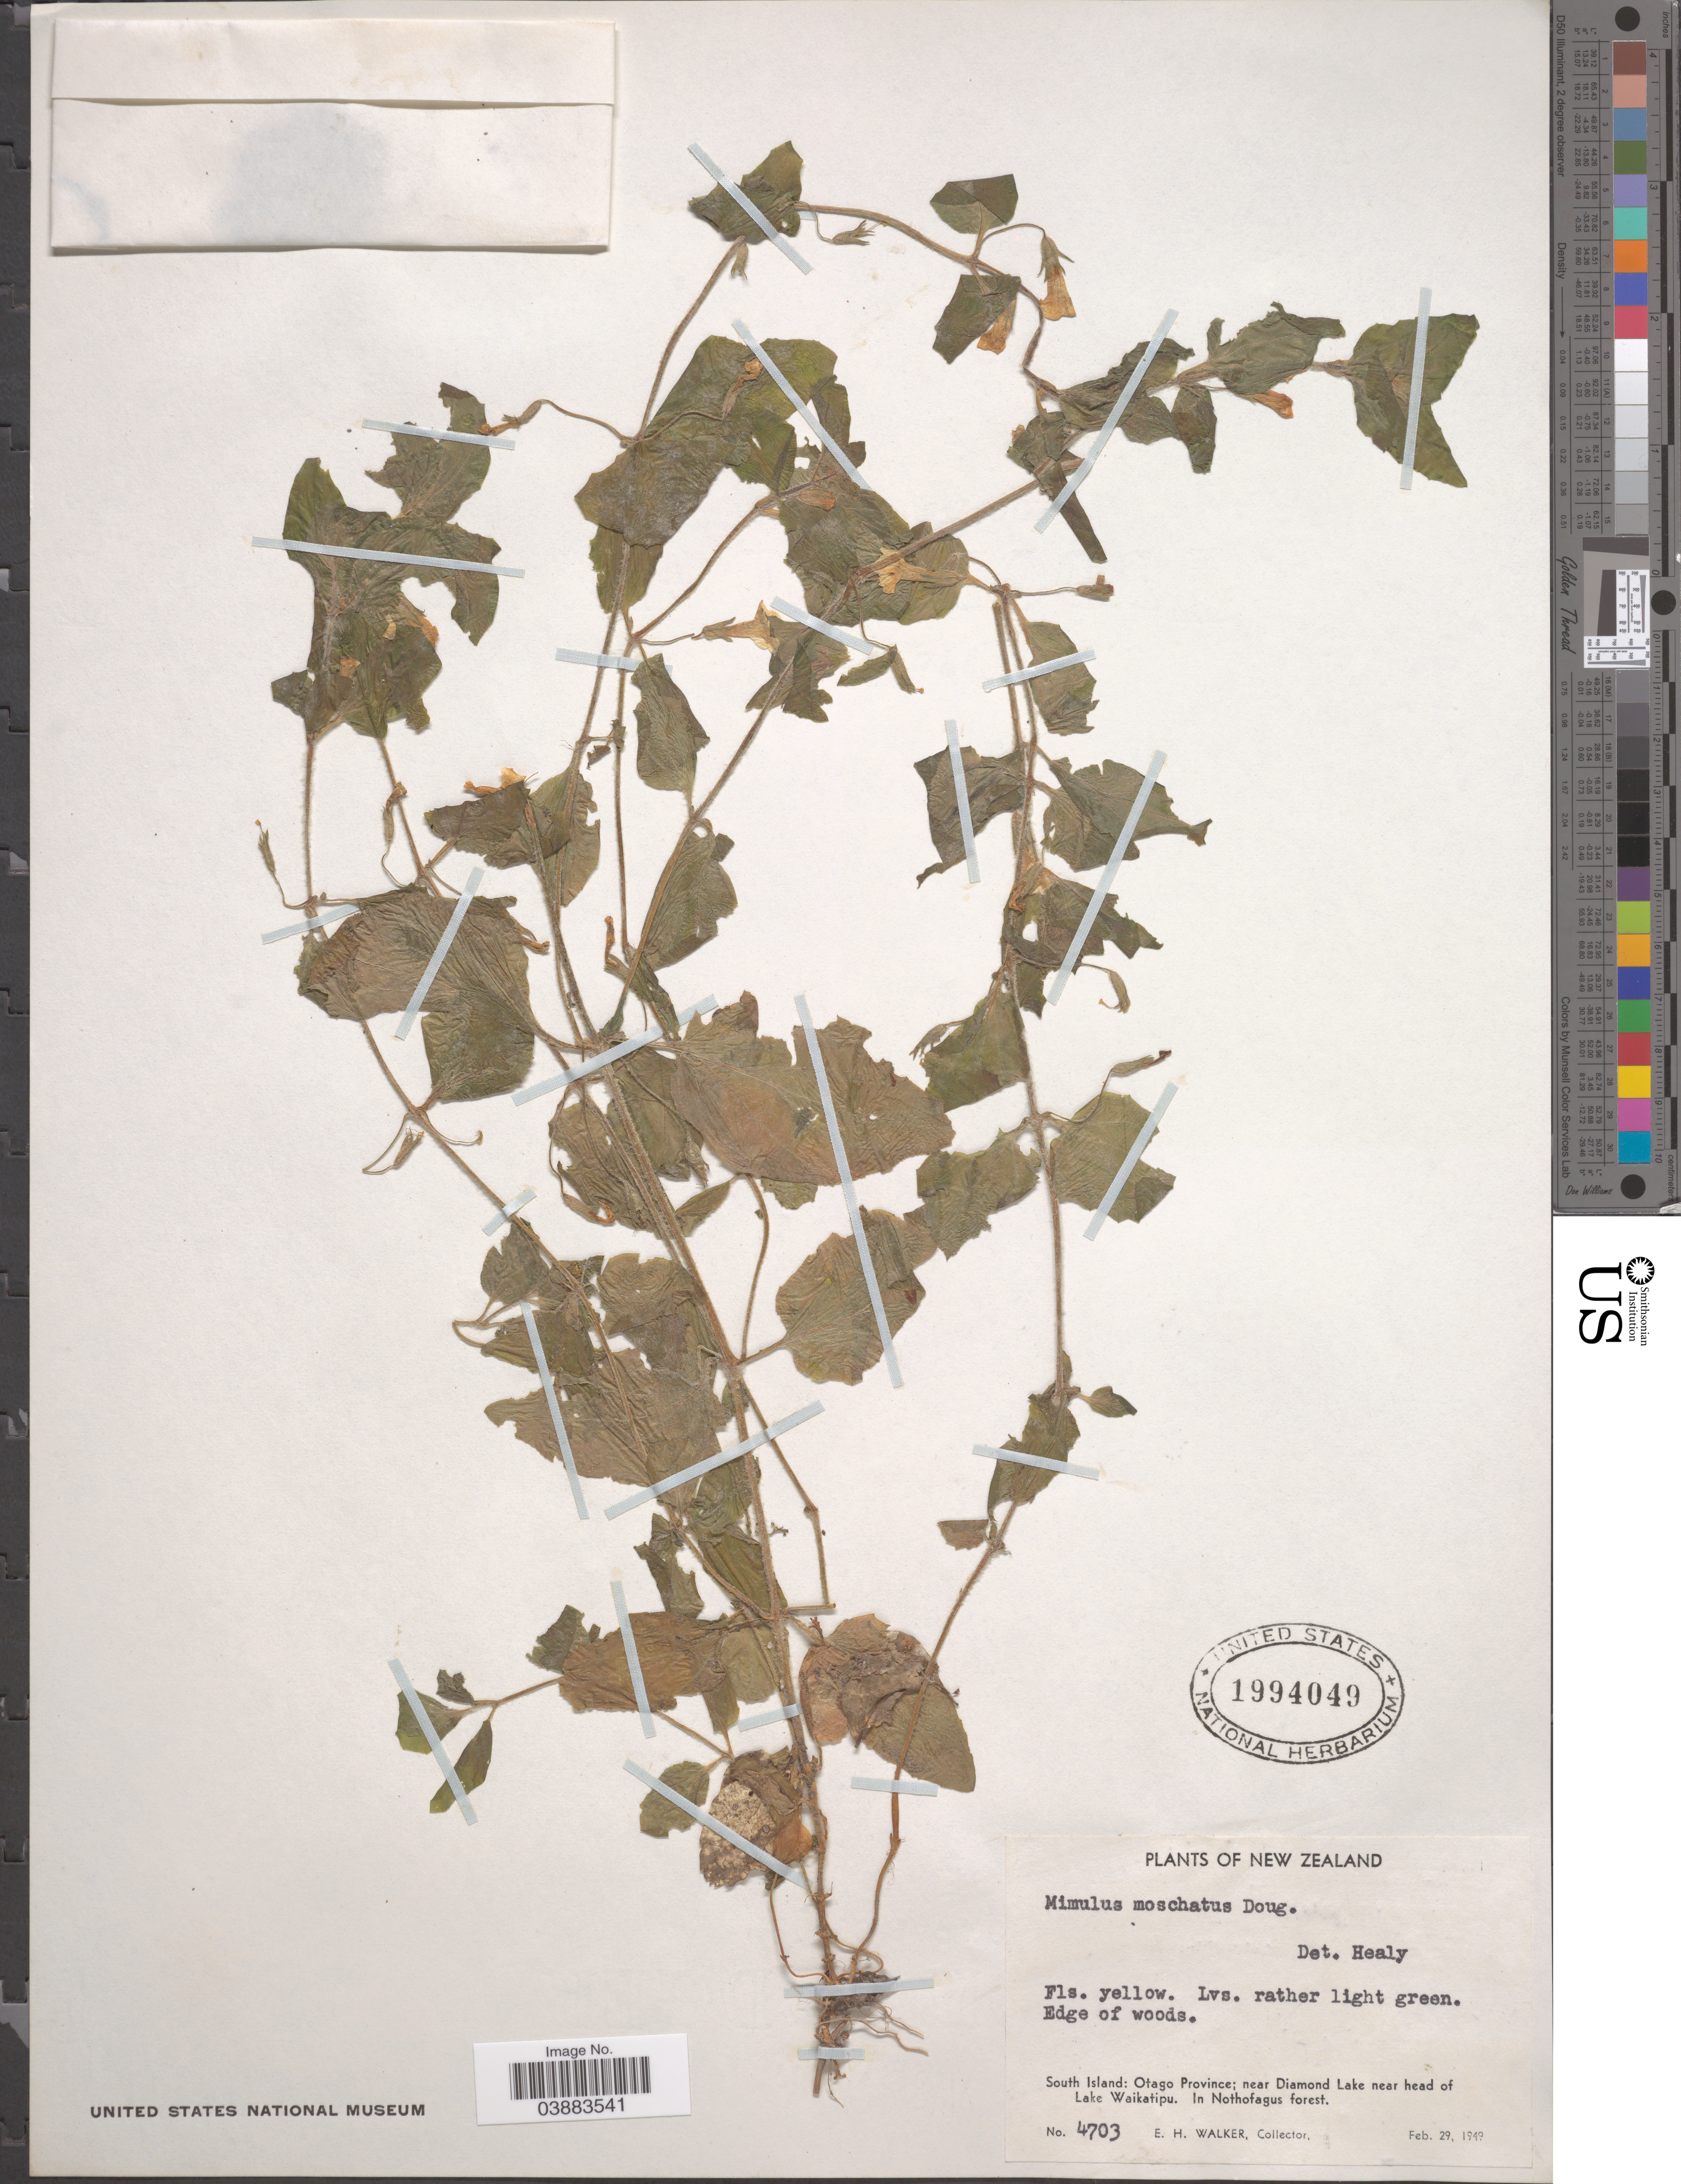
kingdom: Plantae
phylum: Tracheophyta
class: Magnoliopsida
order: Lamiales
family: Phrymaceae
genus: Mimulus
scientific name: Mimulus moschatus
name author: Douglas ex Lindl.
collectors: E. H. Walker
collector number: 4703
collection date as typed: Transcribed d/m/y: 29/2/1949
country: New Zealand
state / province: Otago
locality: South Island: near Diamond Lake near head of Lake Waikatipu.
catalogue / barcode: US 1994049